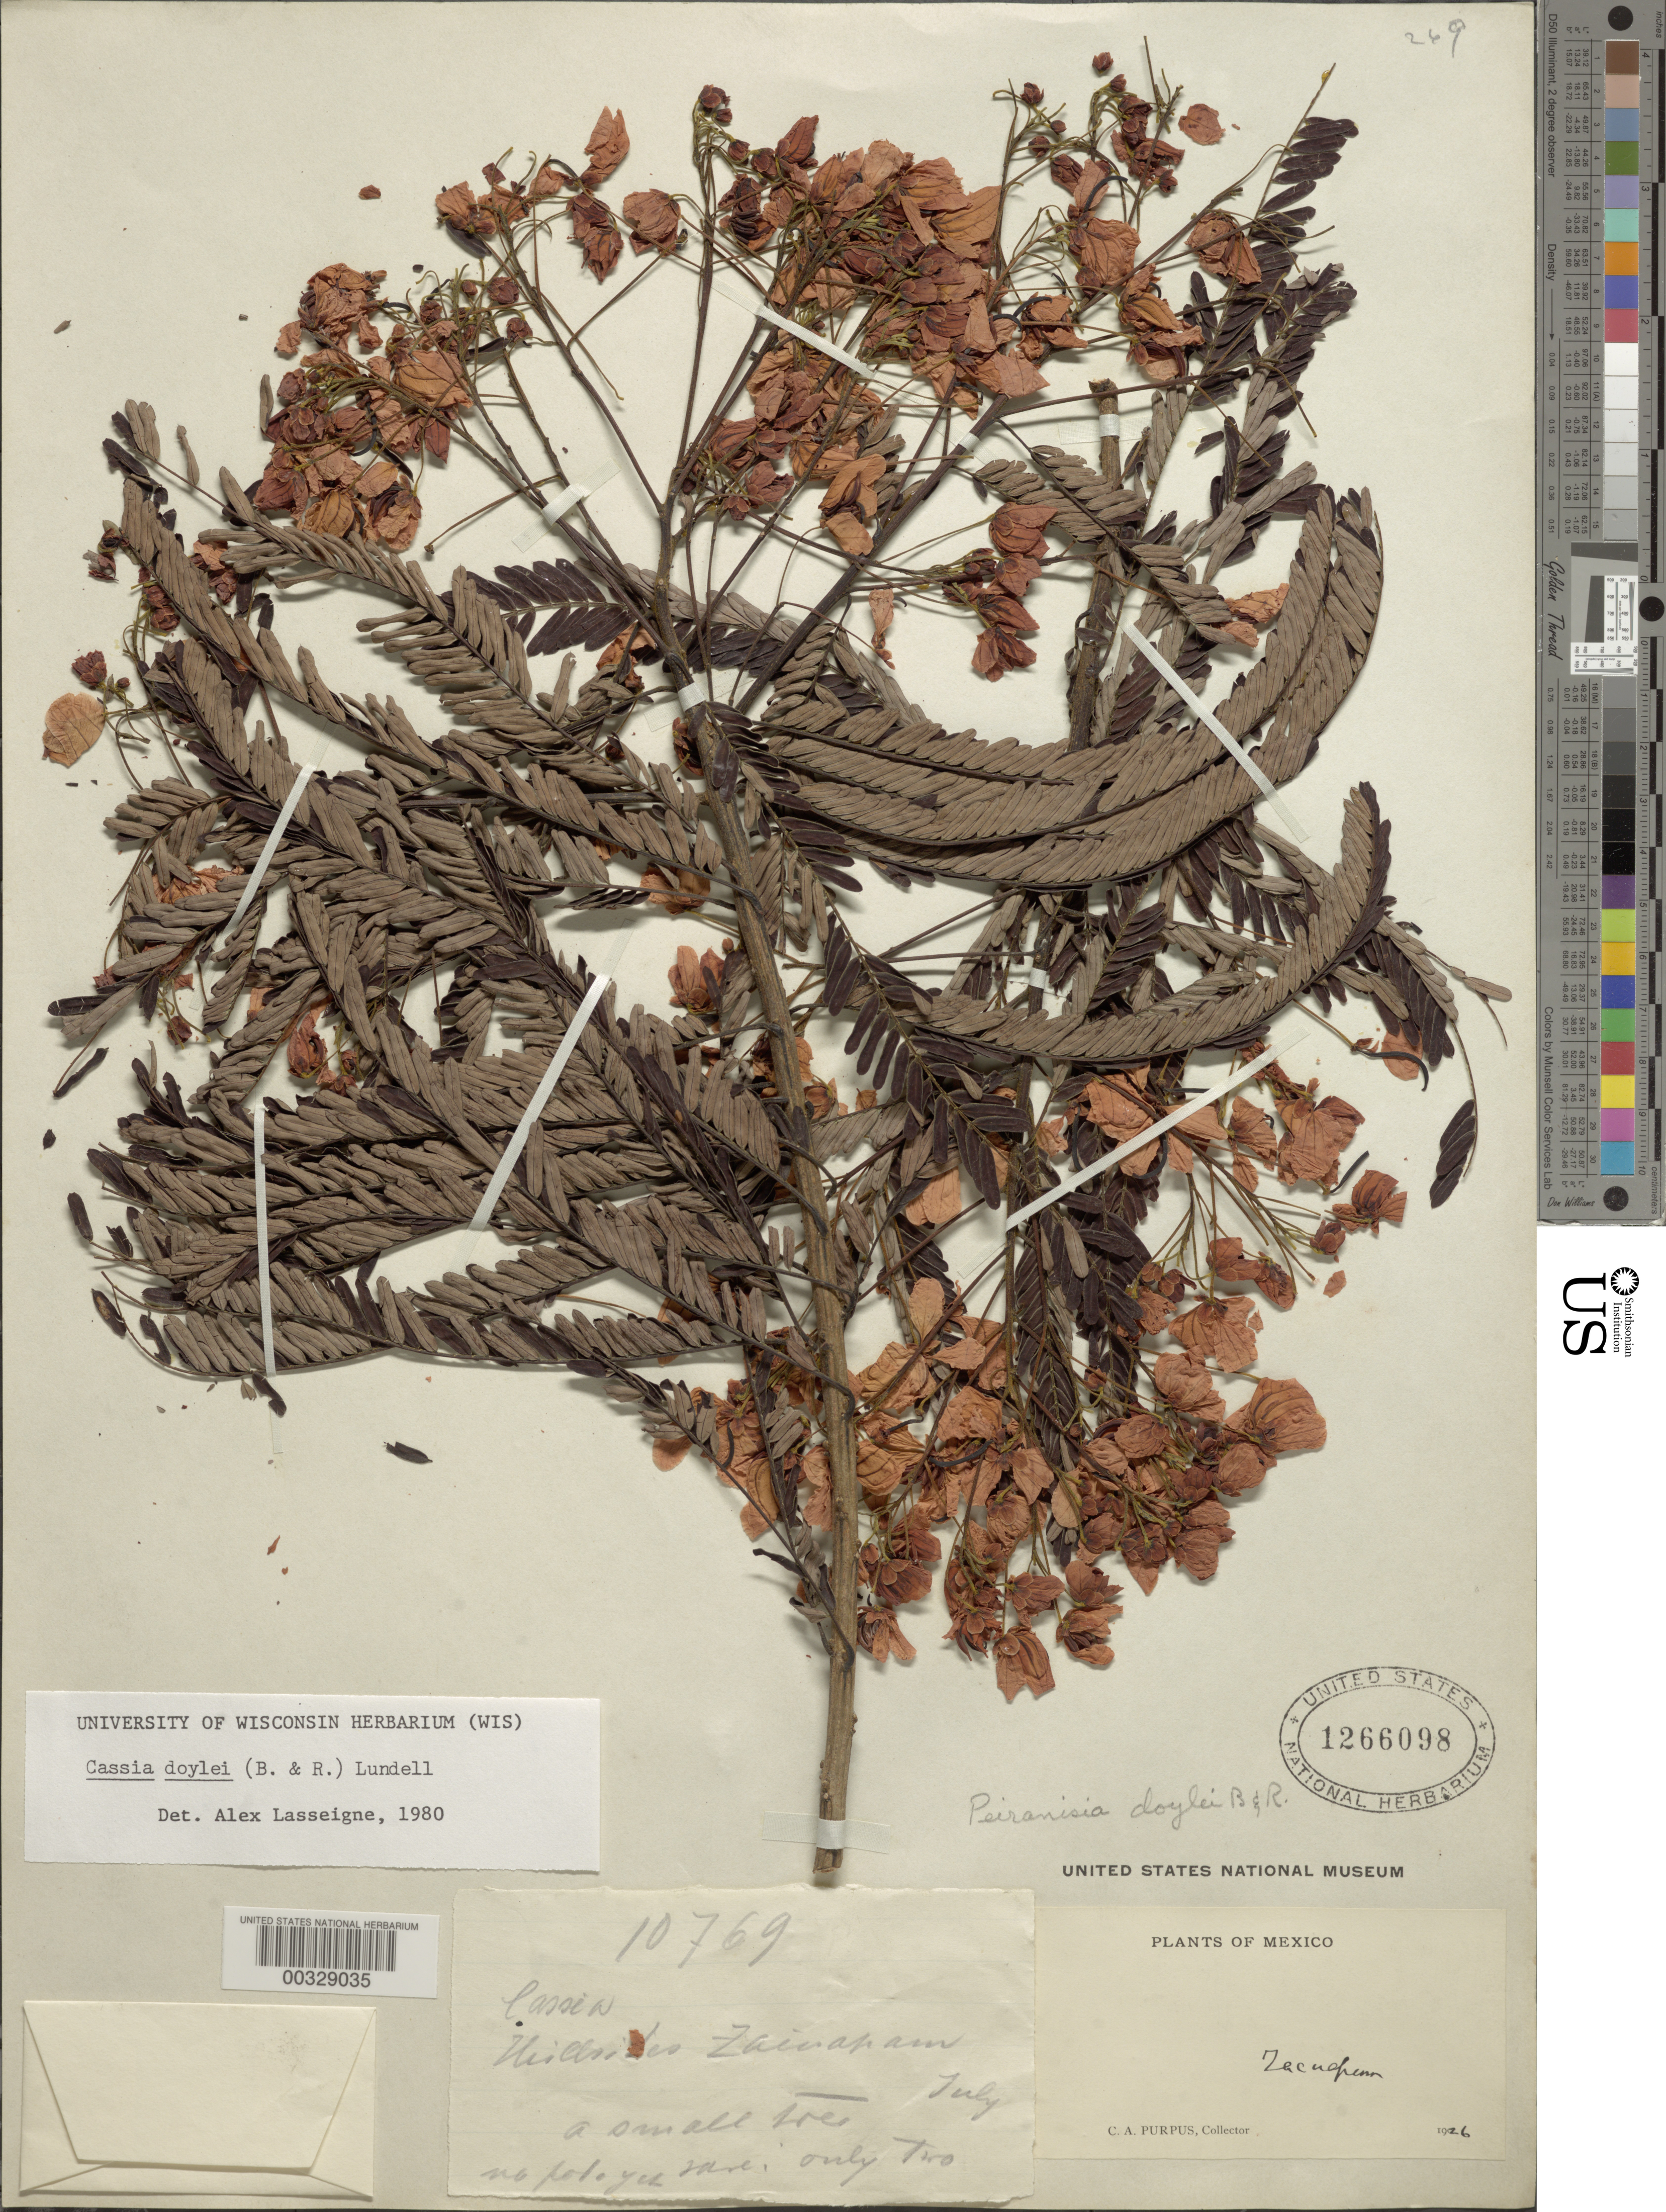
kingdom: Plantae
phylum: Tracheophyta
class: Magnoliopsida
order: Fabales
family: Fabaceae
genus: Senna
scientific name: Senna multijuga var. doylei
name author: (Britton & Rose) H.S. Irwin & Barneby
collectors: C. A. Purpus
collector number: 10769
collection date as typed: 1926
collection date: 1926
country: Mexico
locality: Zacuapam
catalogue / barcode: US 1266098